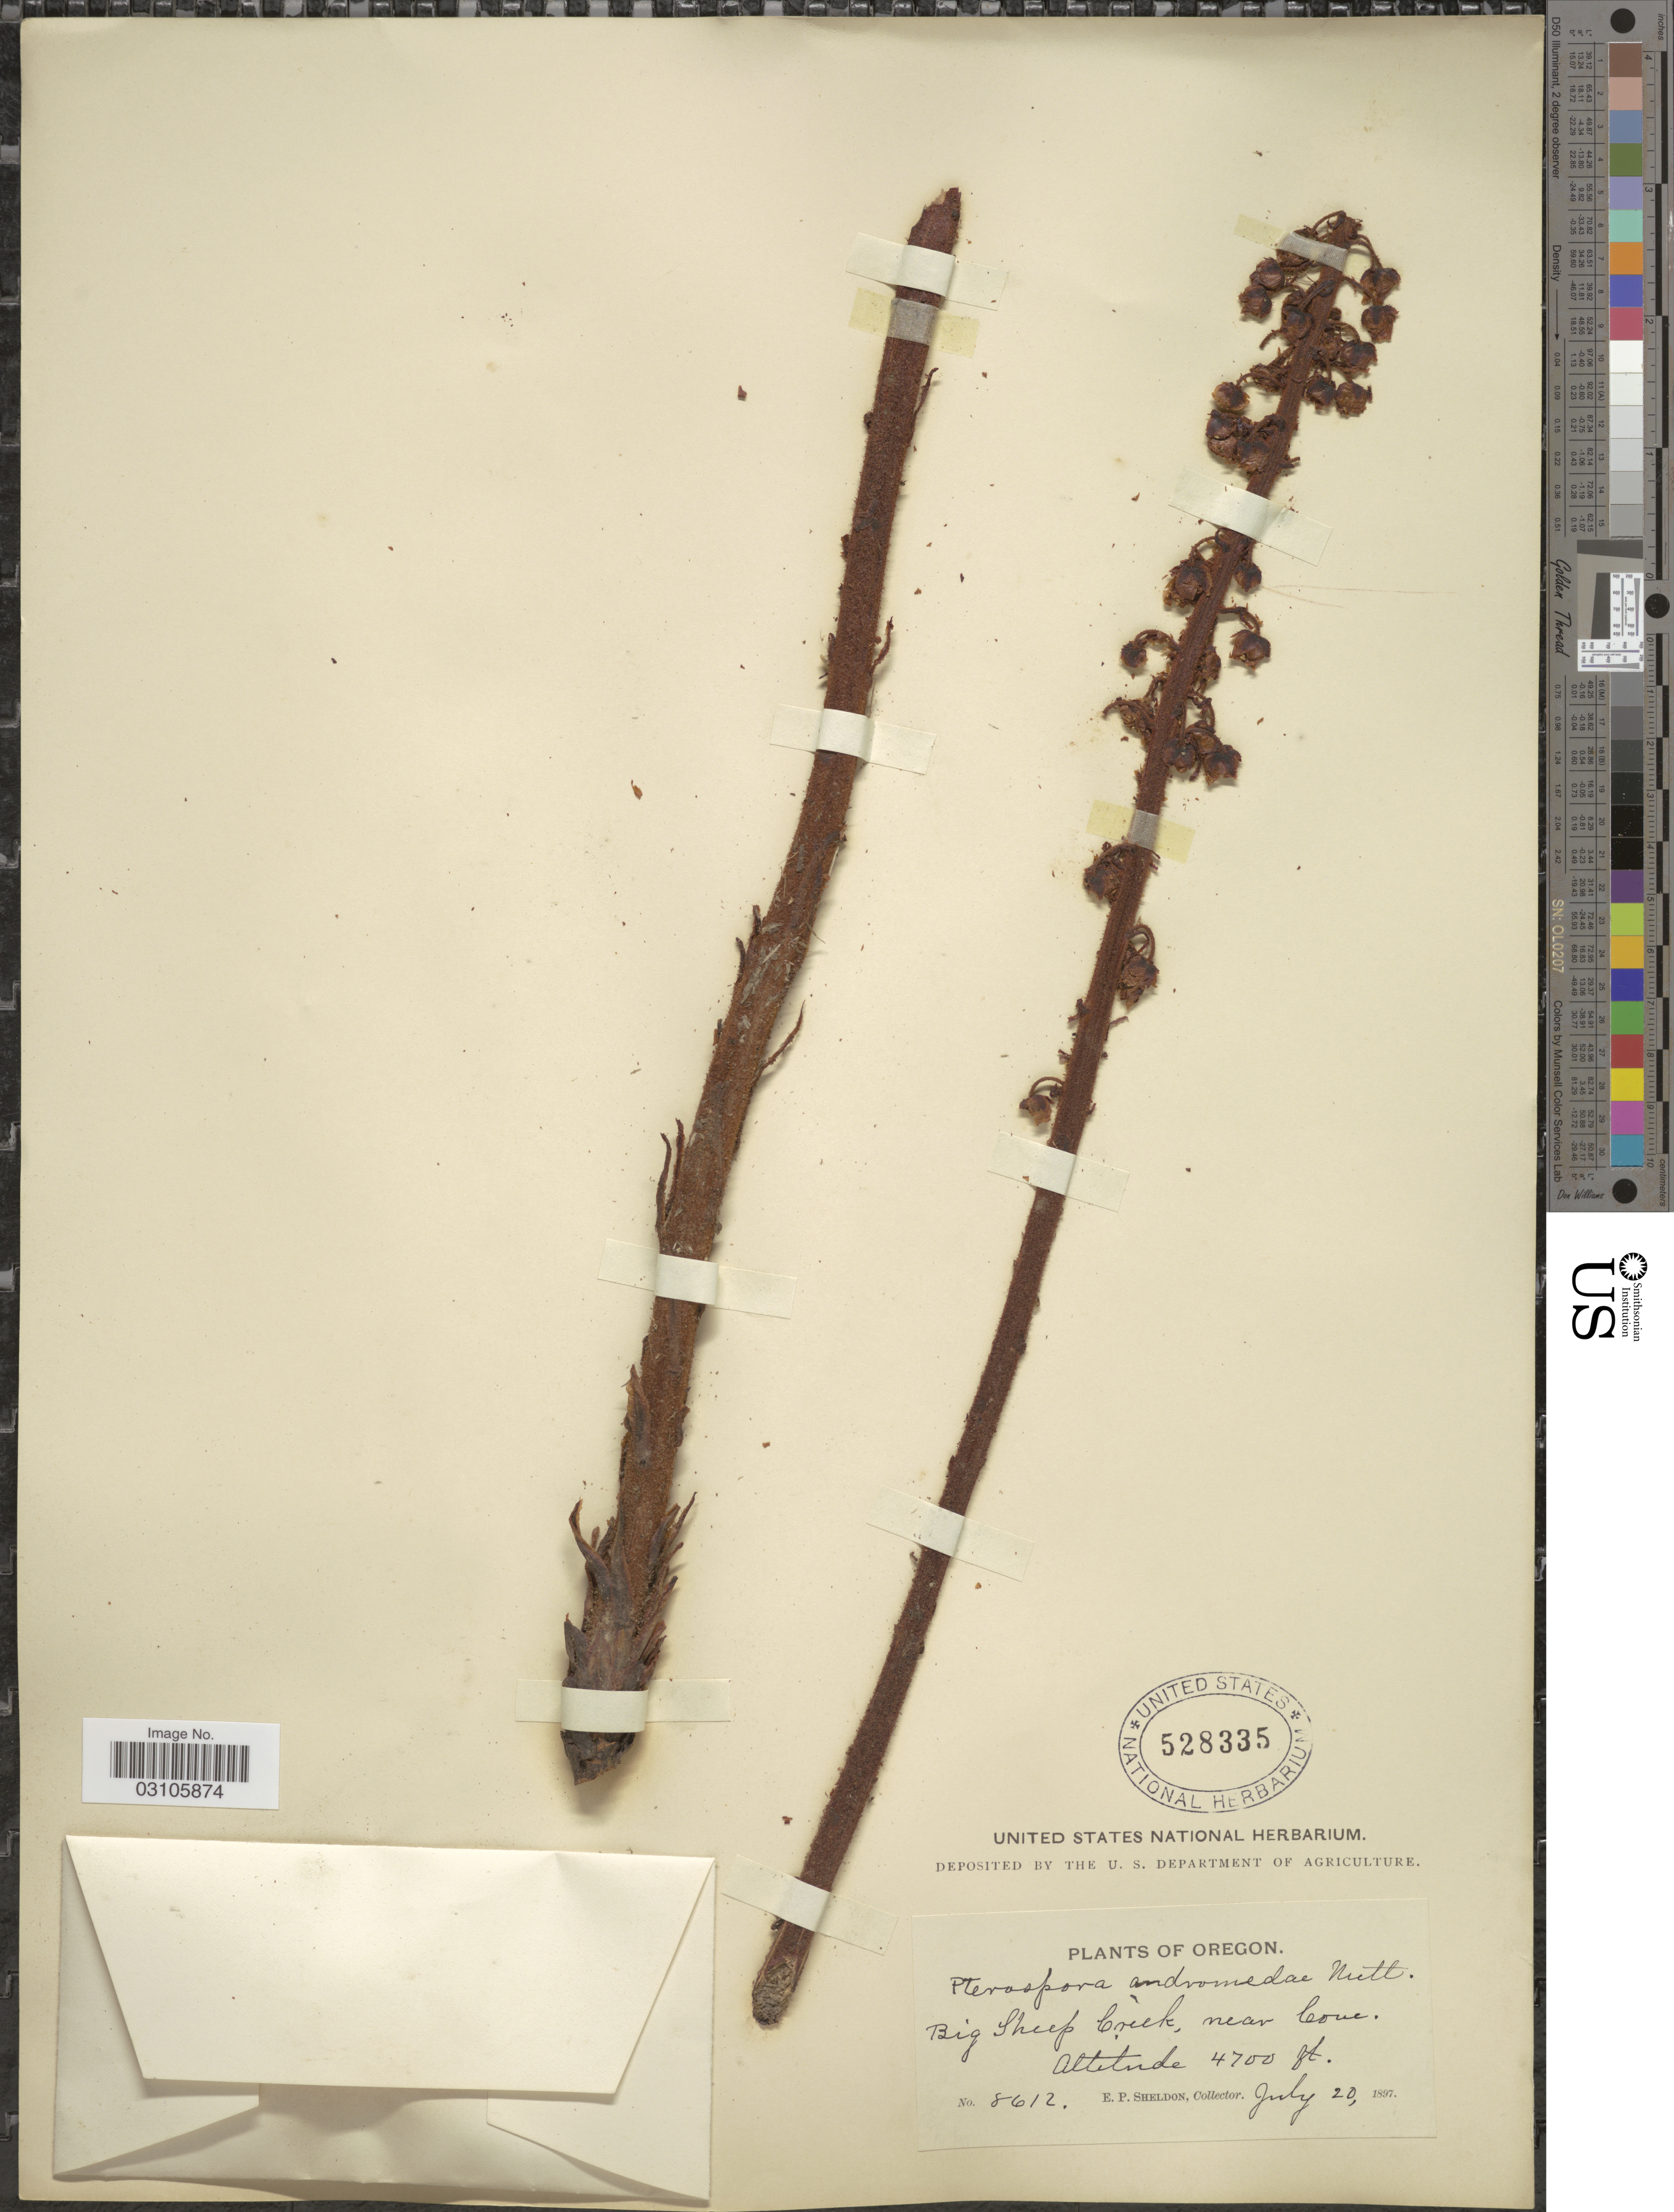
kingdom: Plantae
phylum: Tracheophyta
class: Magnoliopsida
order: Ericales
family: Ericaceae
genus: Pterospora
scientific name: Pterospora andromedea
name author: Nutt.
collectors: E. P. Sheldon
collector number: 8612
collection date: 1897-07-20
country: United States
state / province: Oregon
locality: Big Sheep Creek, near Cone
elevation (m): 1433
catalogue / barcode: US 528335